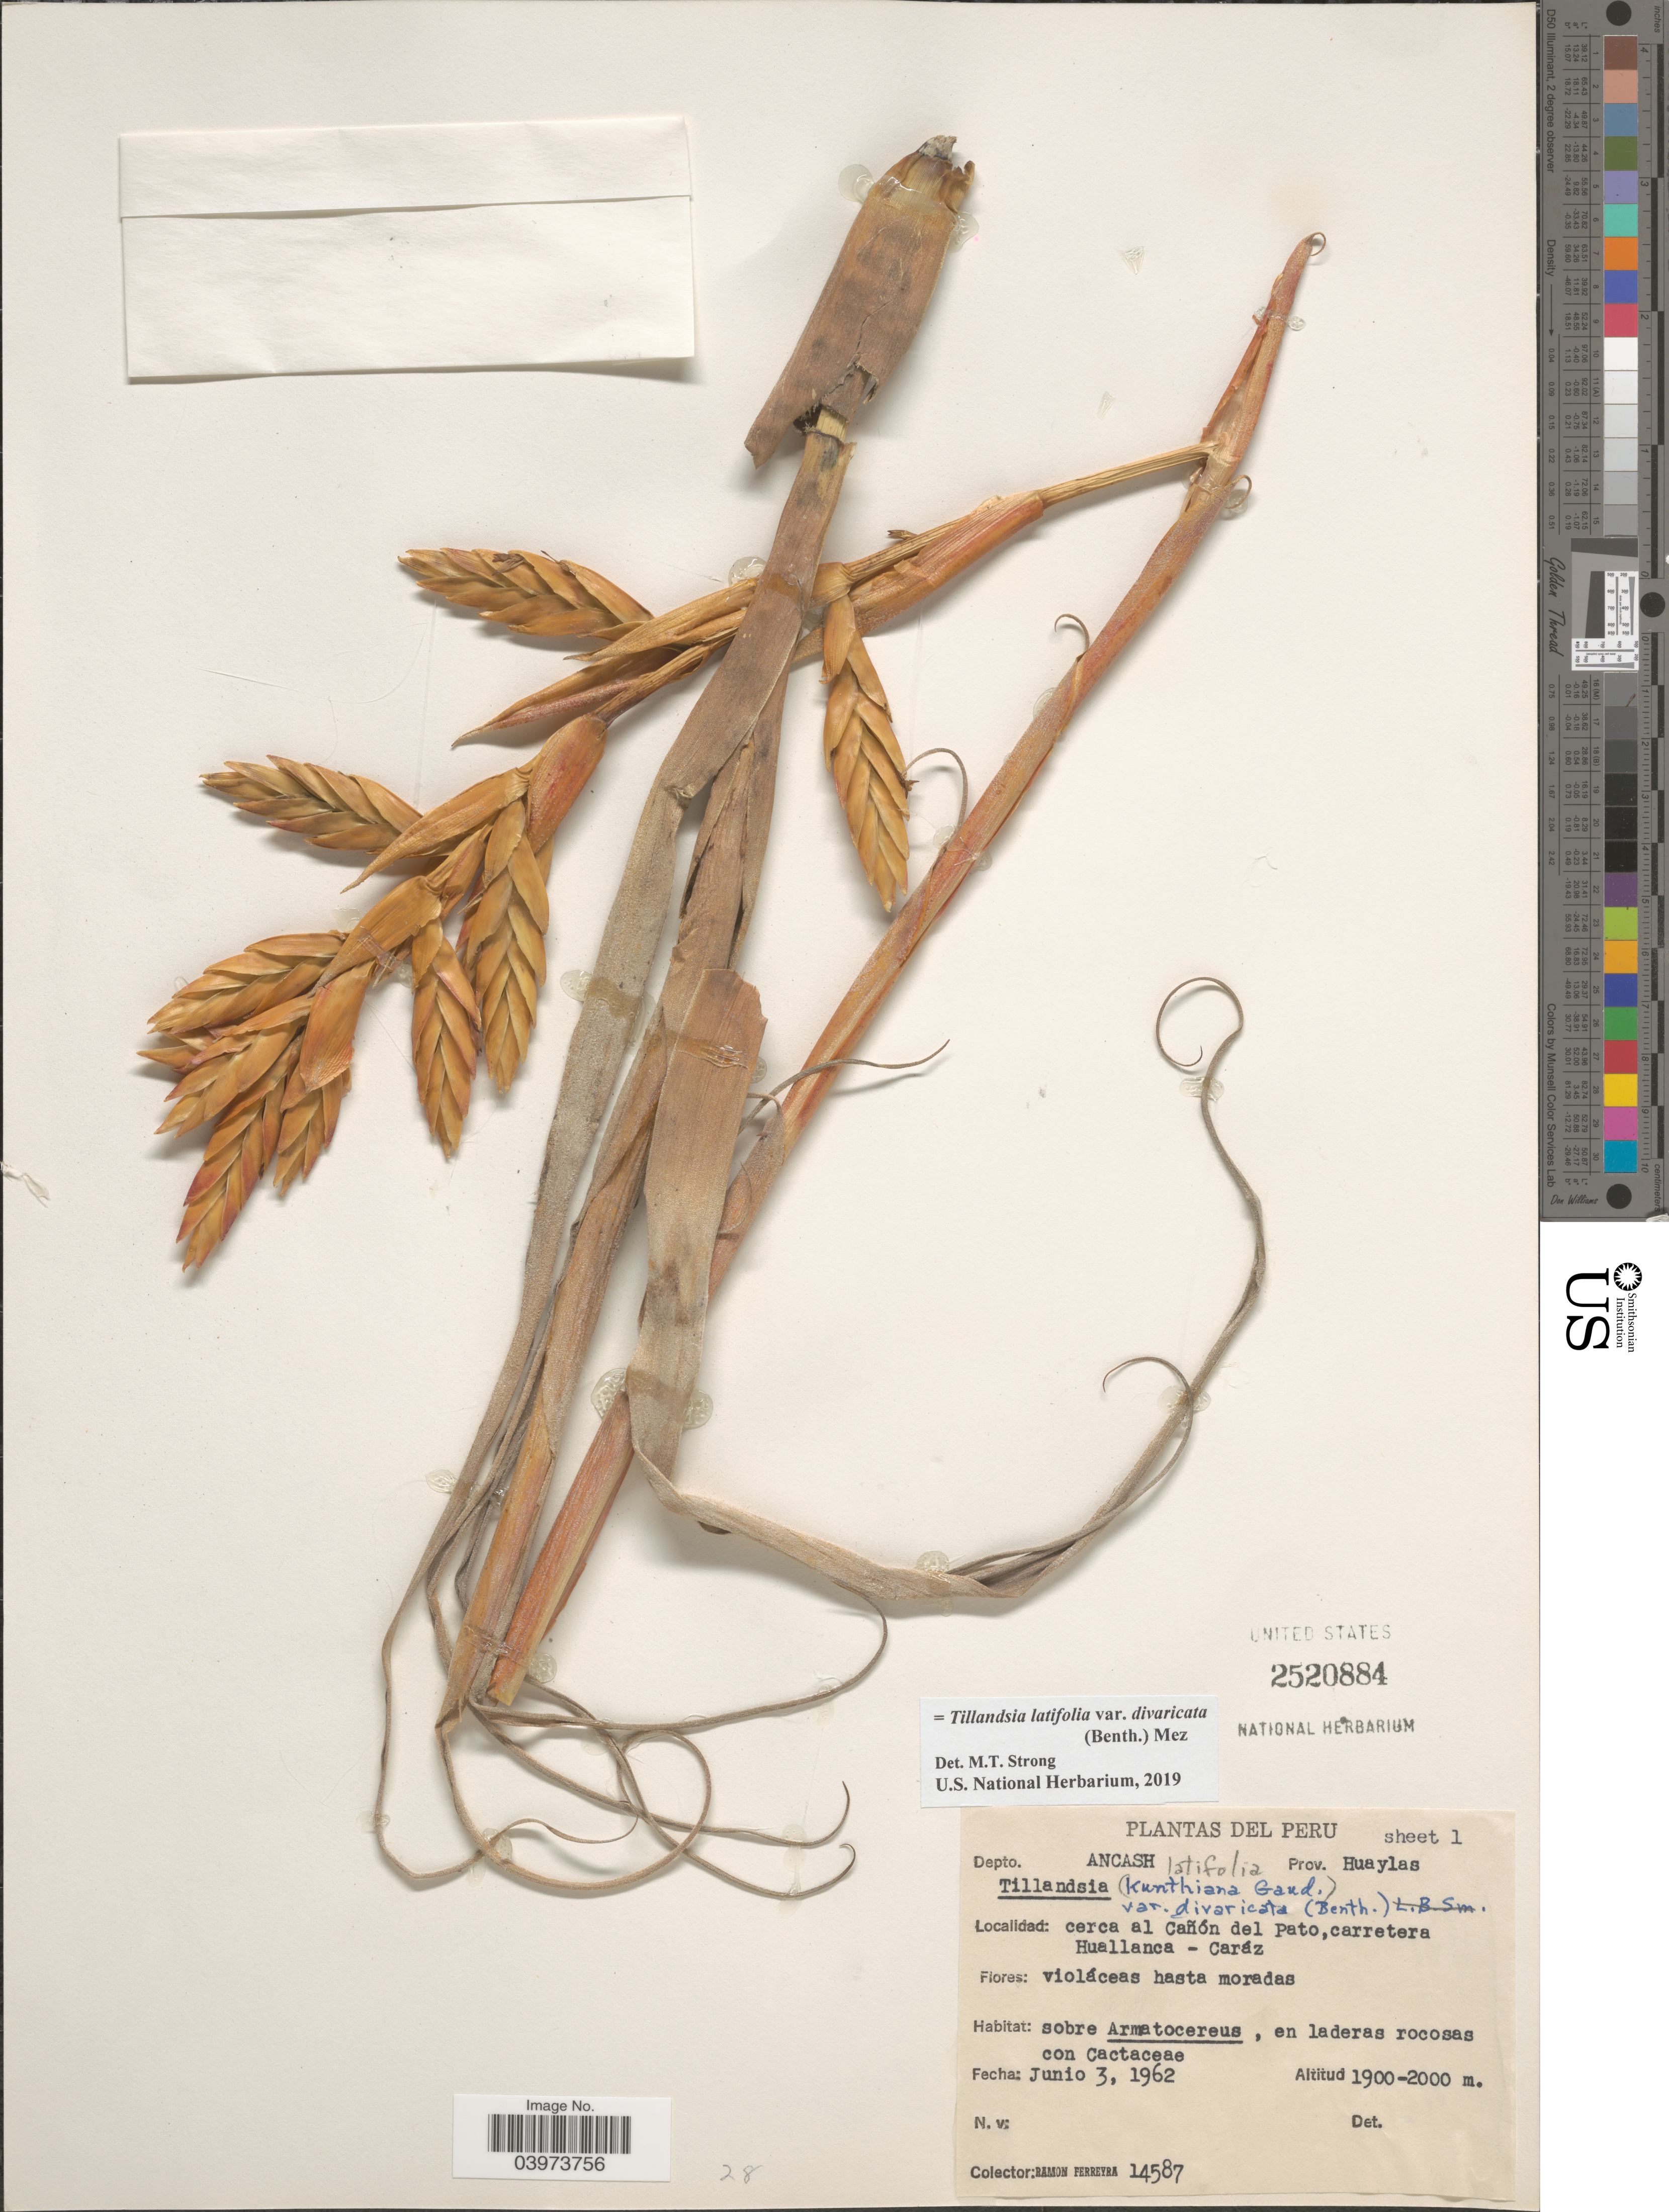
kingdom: Plantae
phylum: Tracheophyta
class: Liliopsida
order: Poales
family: Bromeliaceae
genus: Tillandsia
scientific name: Tillandsia latifolia var. divaricata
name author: (Benth.) Mez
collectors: R. A. Ferreyra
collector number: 14587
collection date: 1962-06-03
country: Peru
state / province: Ancash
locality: Depto. Ancash. Prov. Huaylas. Cerca al Cañón del Pato, carretera Huallanca - Caráz.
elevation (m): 1900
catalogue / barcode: US 2520884